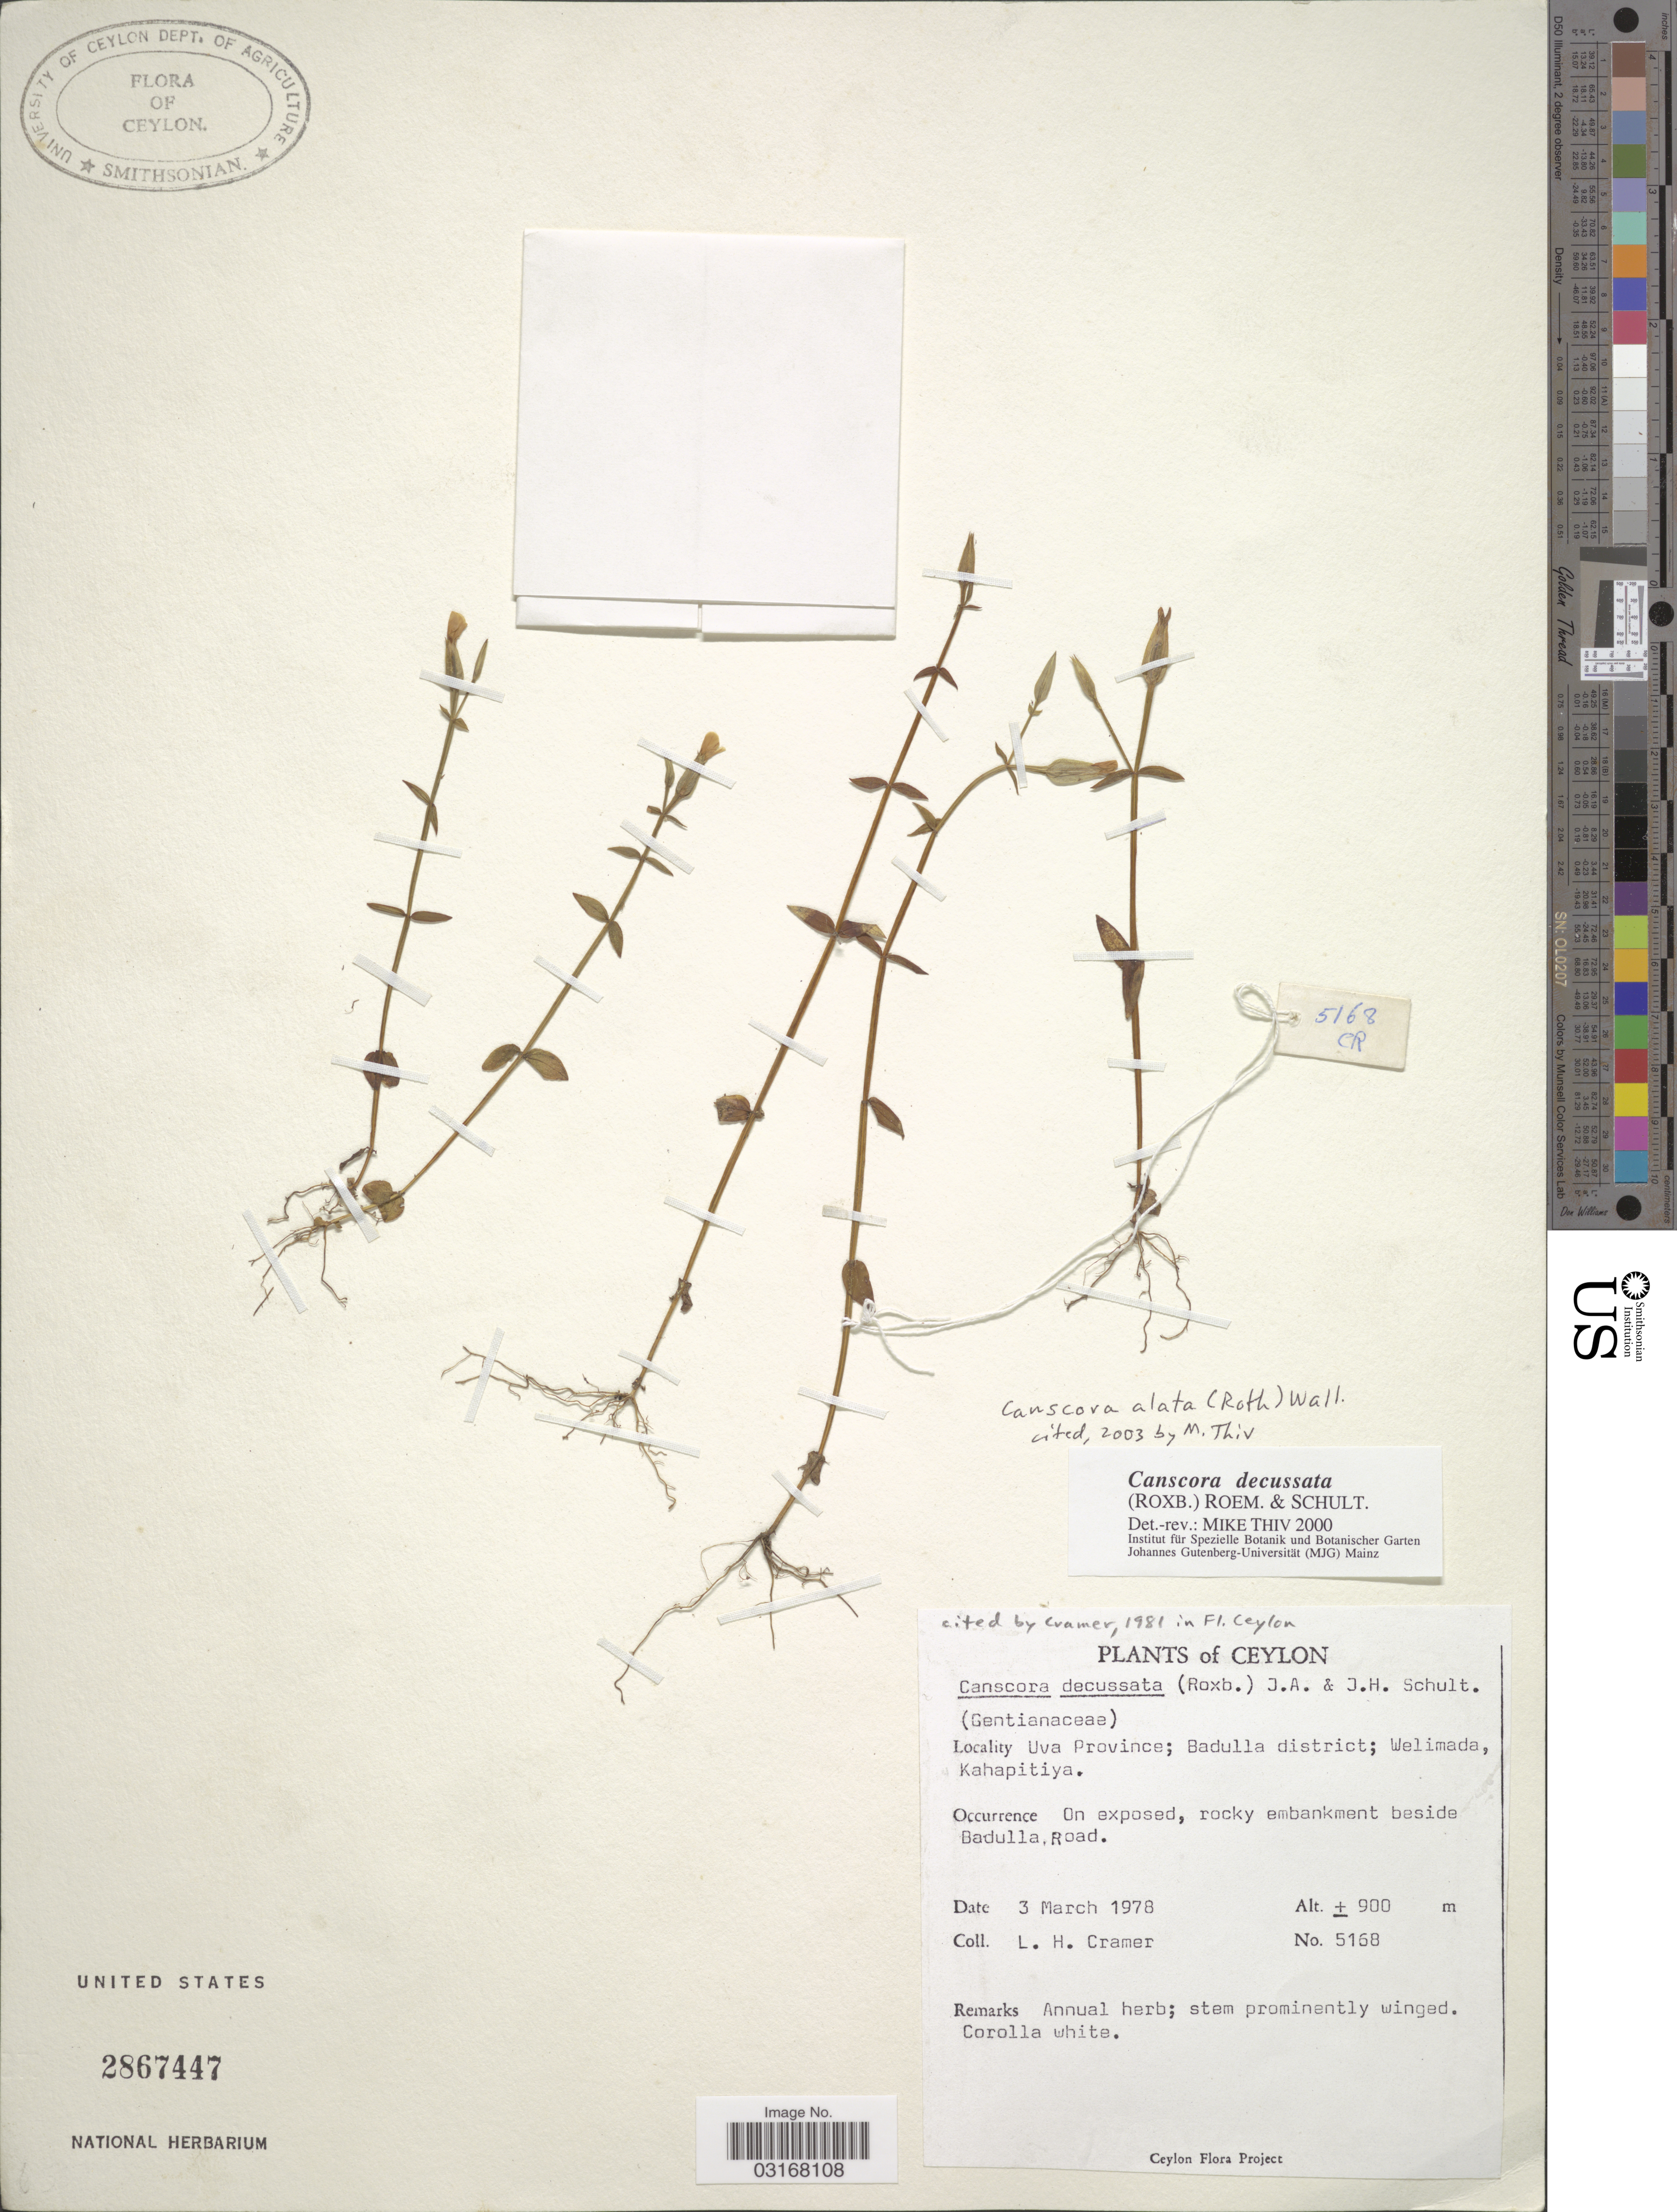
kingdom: Plantae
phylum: Tracheophyta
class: Magnoliopsida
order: Gentianales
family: Gentianaceae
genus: Canscora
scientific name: Canscora alata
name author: (Roth ex Roem. & Schult.) Wall.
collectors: L. H. Cramer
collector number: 5168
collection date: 1978-03-03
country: Sri Lanka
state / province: Uva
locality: Ceylon. Badulla district; Welimada, Kahapitiya. Rocky embankment beside Badulla Road.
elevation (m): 900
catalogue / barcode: US 2867447